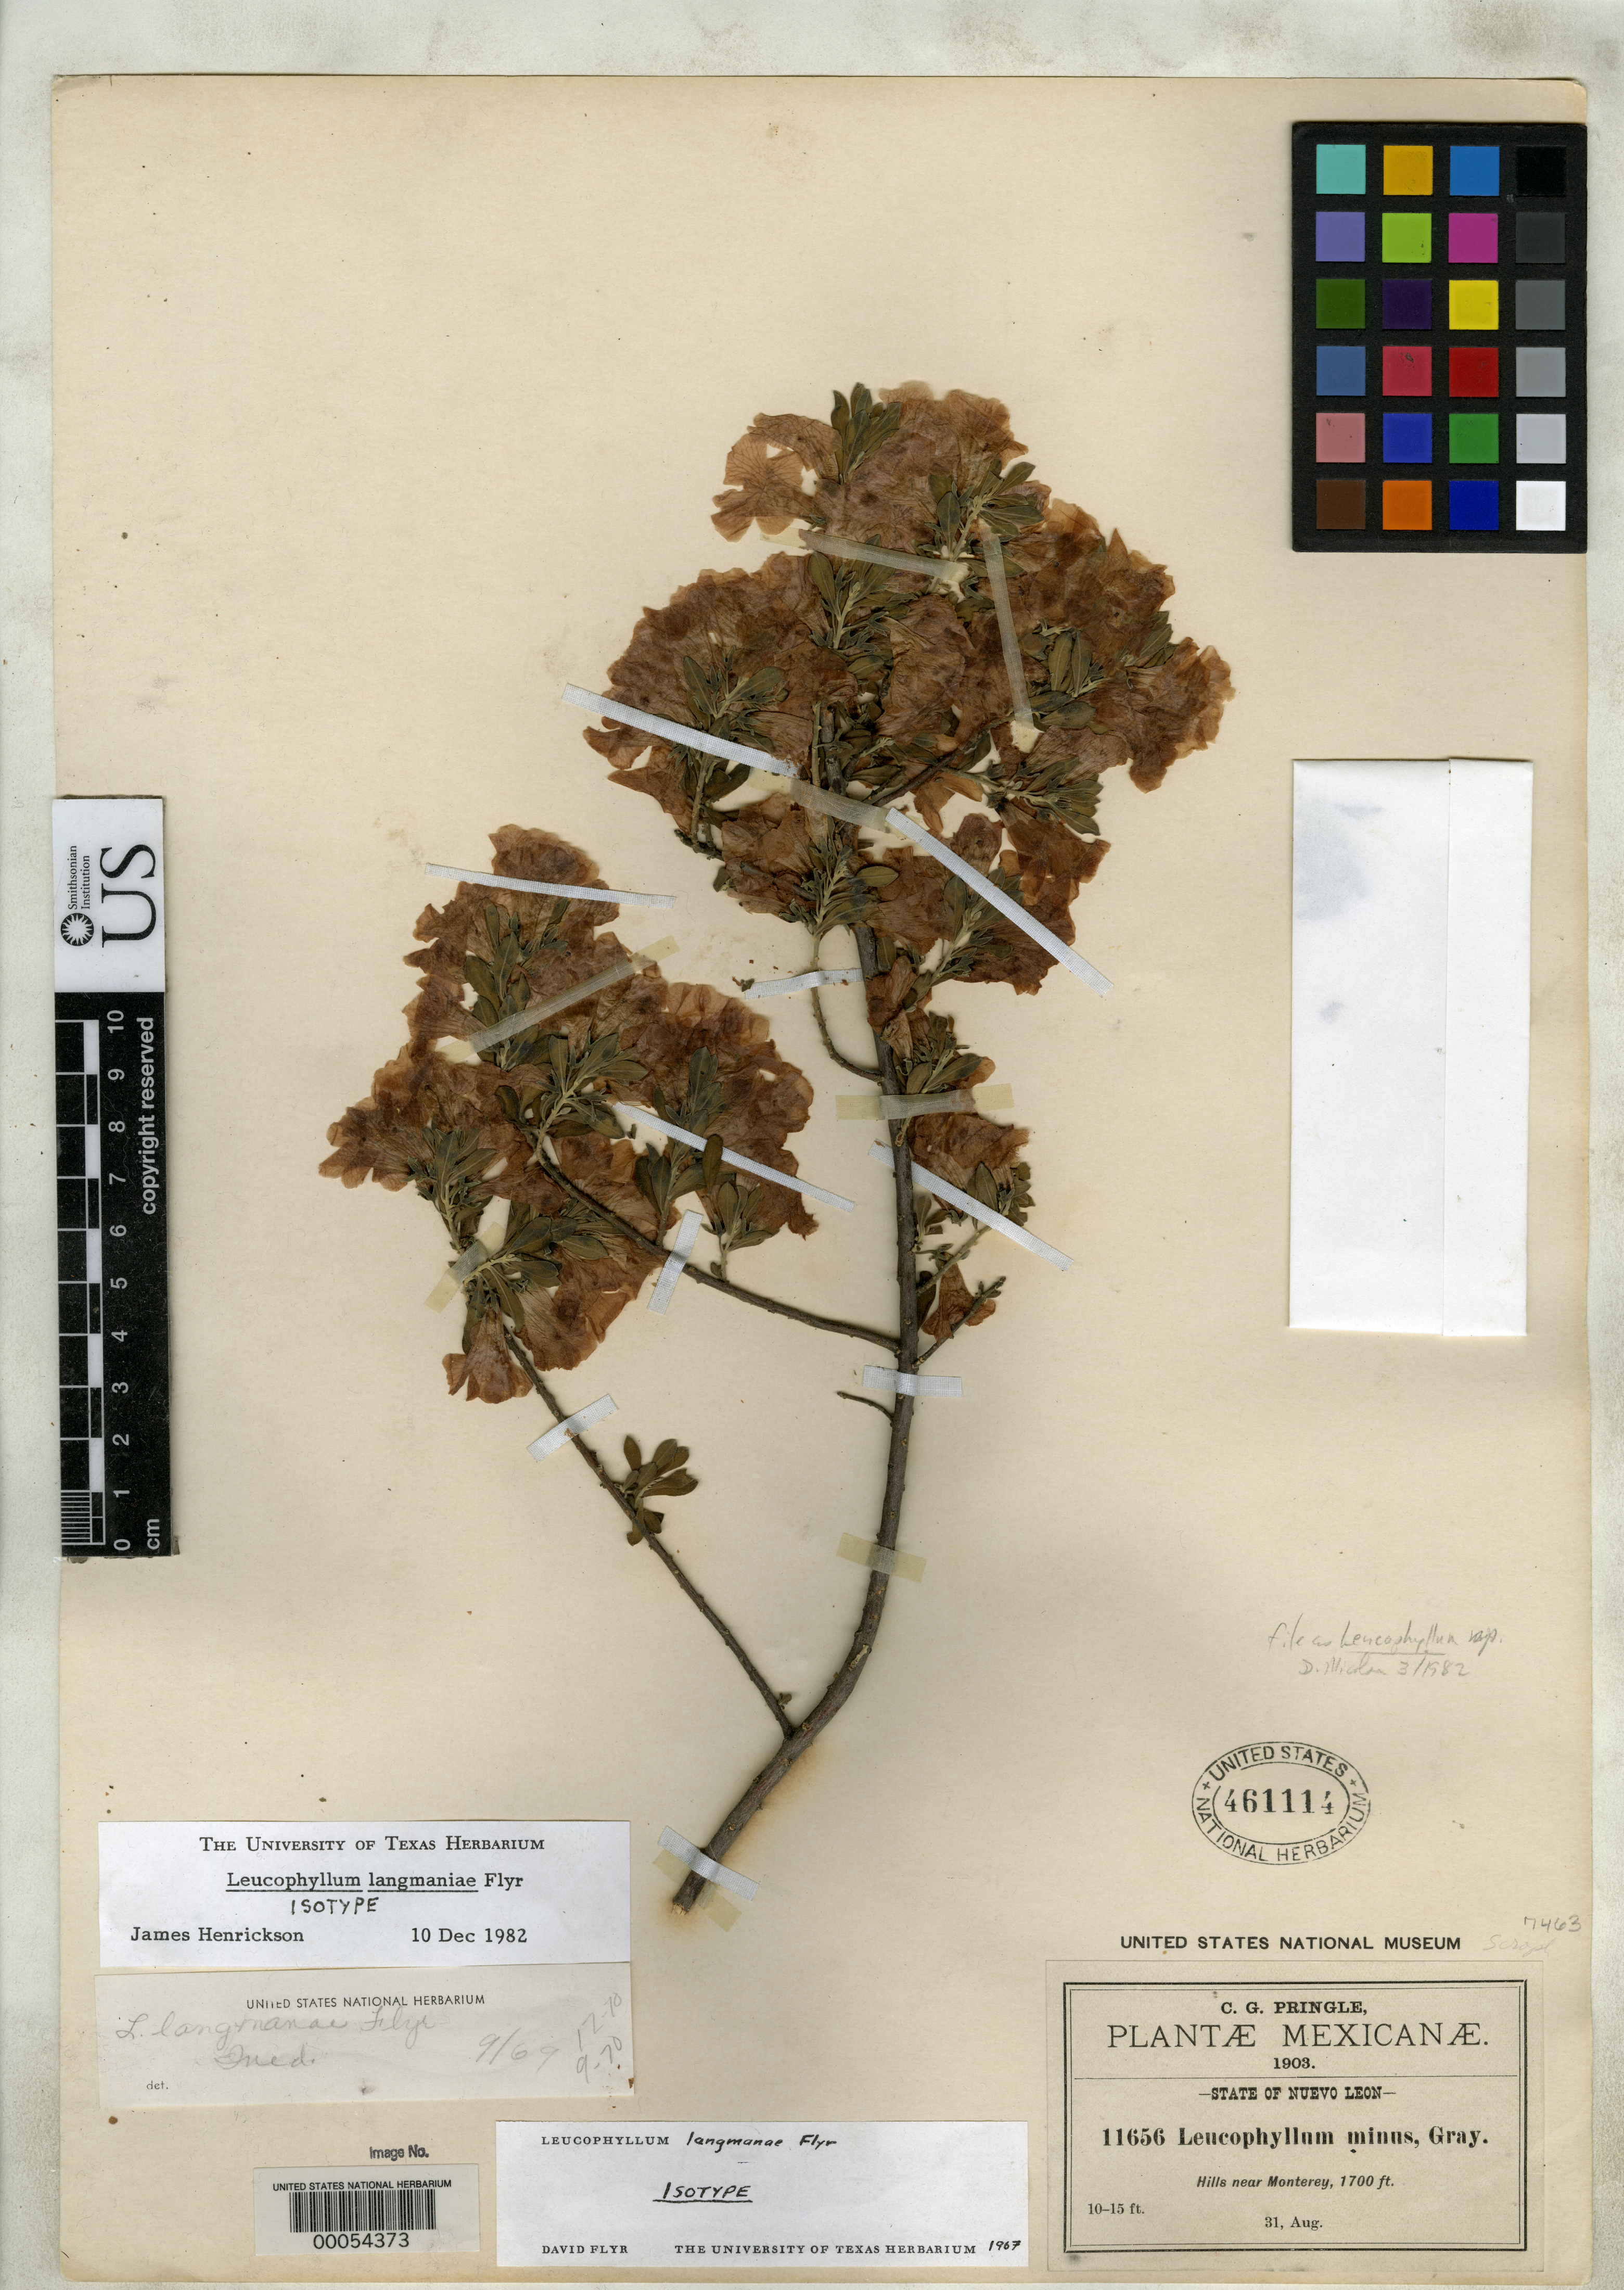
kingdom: Plantae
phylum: Tracheophyta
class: Magnoliopsida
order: Lamiales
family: Scrophulariaceae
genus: Leucophyllum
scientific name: Leucophyllum langmaniae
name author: Flyr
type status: Isotype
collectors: C. G. Pringle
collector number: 11656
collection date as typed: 31 Aug 1903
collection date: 1903-08-31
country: Mexico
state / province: Nuevo León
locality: Hills near Monterrey.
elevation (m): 1700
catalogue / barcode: US 461114